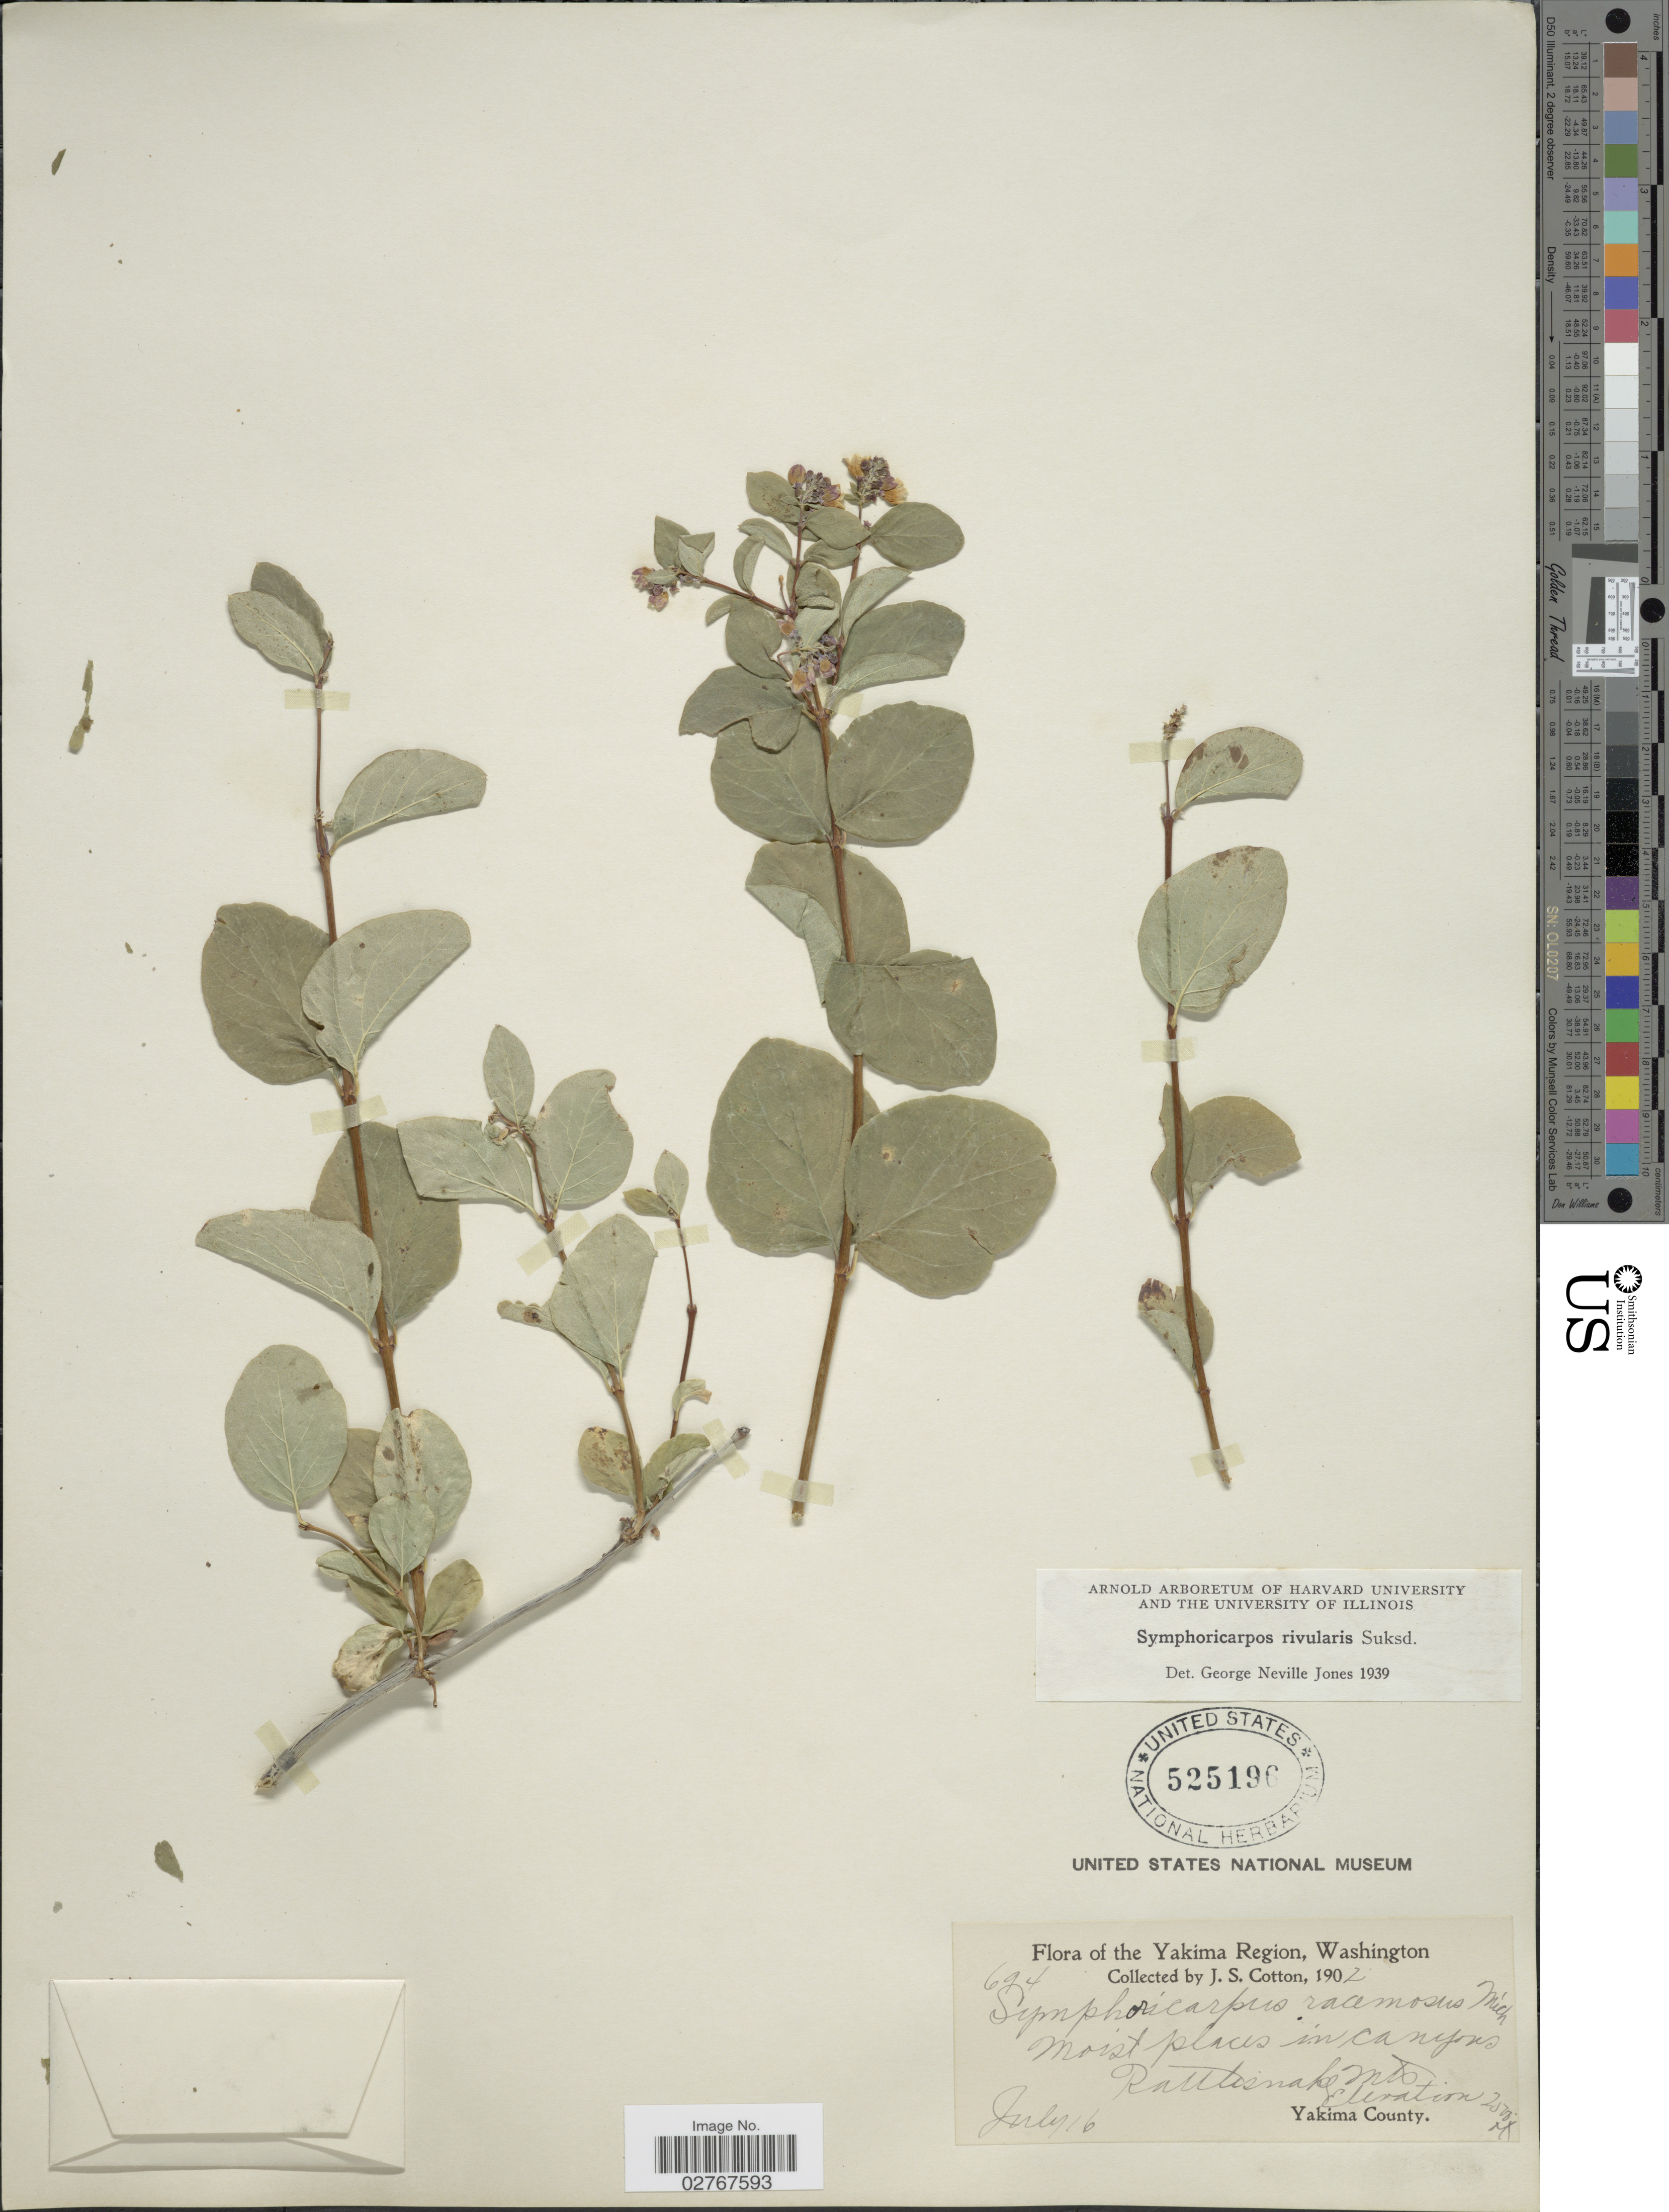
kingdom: Plantae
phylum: Tracheophyta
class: Magnoliopsida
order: Dipsacales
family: Caprifoliaceae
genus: Symphoricarpos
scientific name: Symphoricarpos rivularis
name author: Suksd.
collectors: J. S. Cotton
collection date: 1902-07-16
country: United States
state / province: Washington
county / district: Yakima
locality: Yakima Region, moist places in Canyons, Rattlesnake Mts., Yakima County.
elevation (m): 762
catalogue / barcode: US 525196